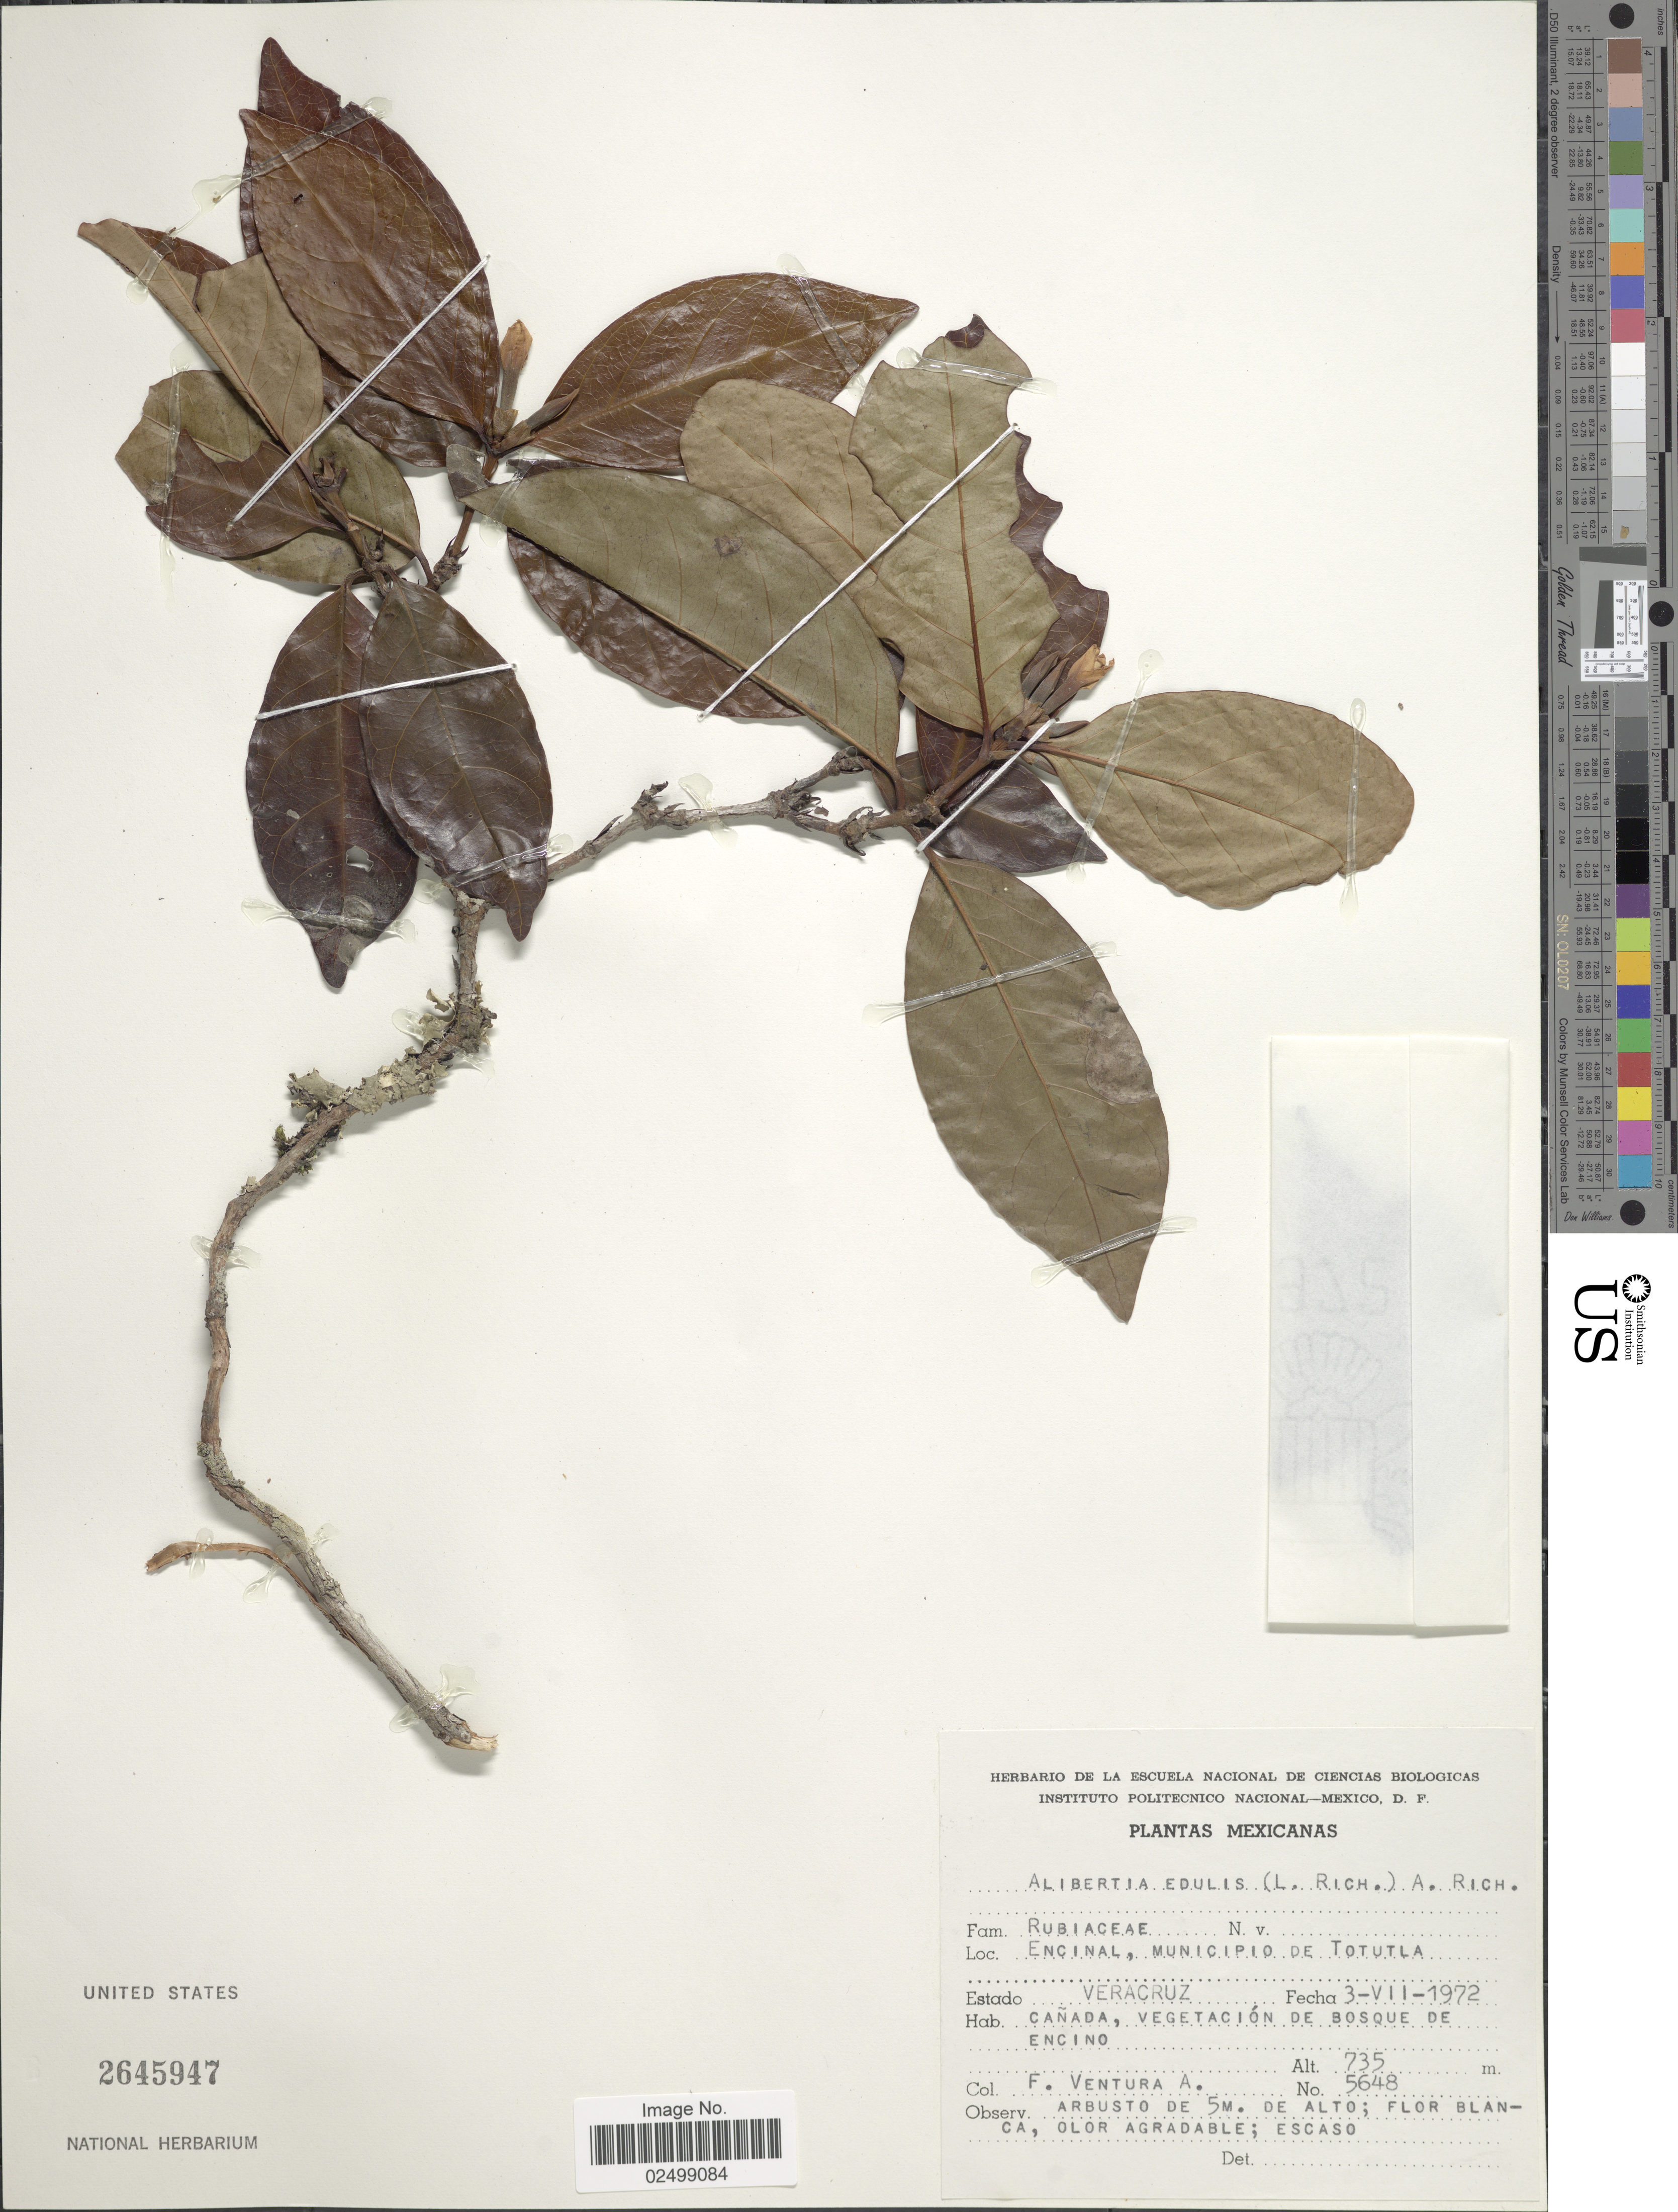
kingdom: Plantae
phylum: Tracheophyta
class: Magnoliopsida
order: Gentianales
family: Rubiaceae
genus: Alibertia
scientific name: Alibertia edulis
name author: (Rich.) A. Rich. ex DC.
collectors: F. Ventura A.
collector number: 5648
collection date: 1972-07-03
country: Mexico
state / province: Veracruz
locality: Encinal, municipio de Totutla. Estado Veracruz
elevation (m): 735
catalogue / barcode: US 2645947